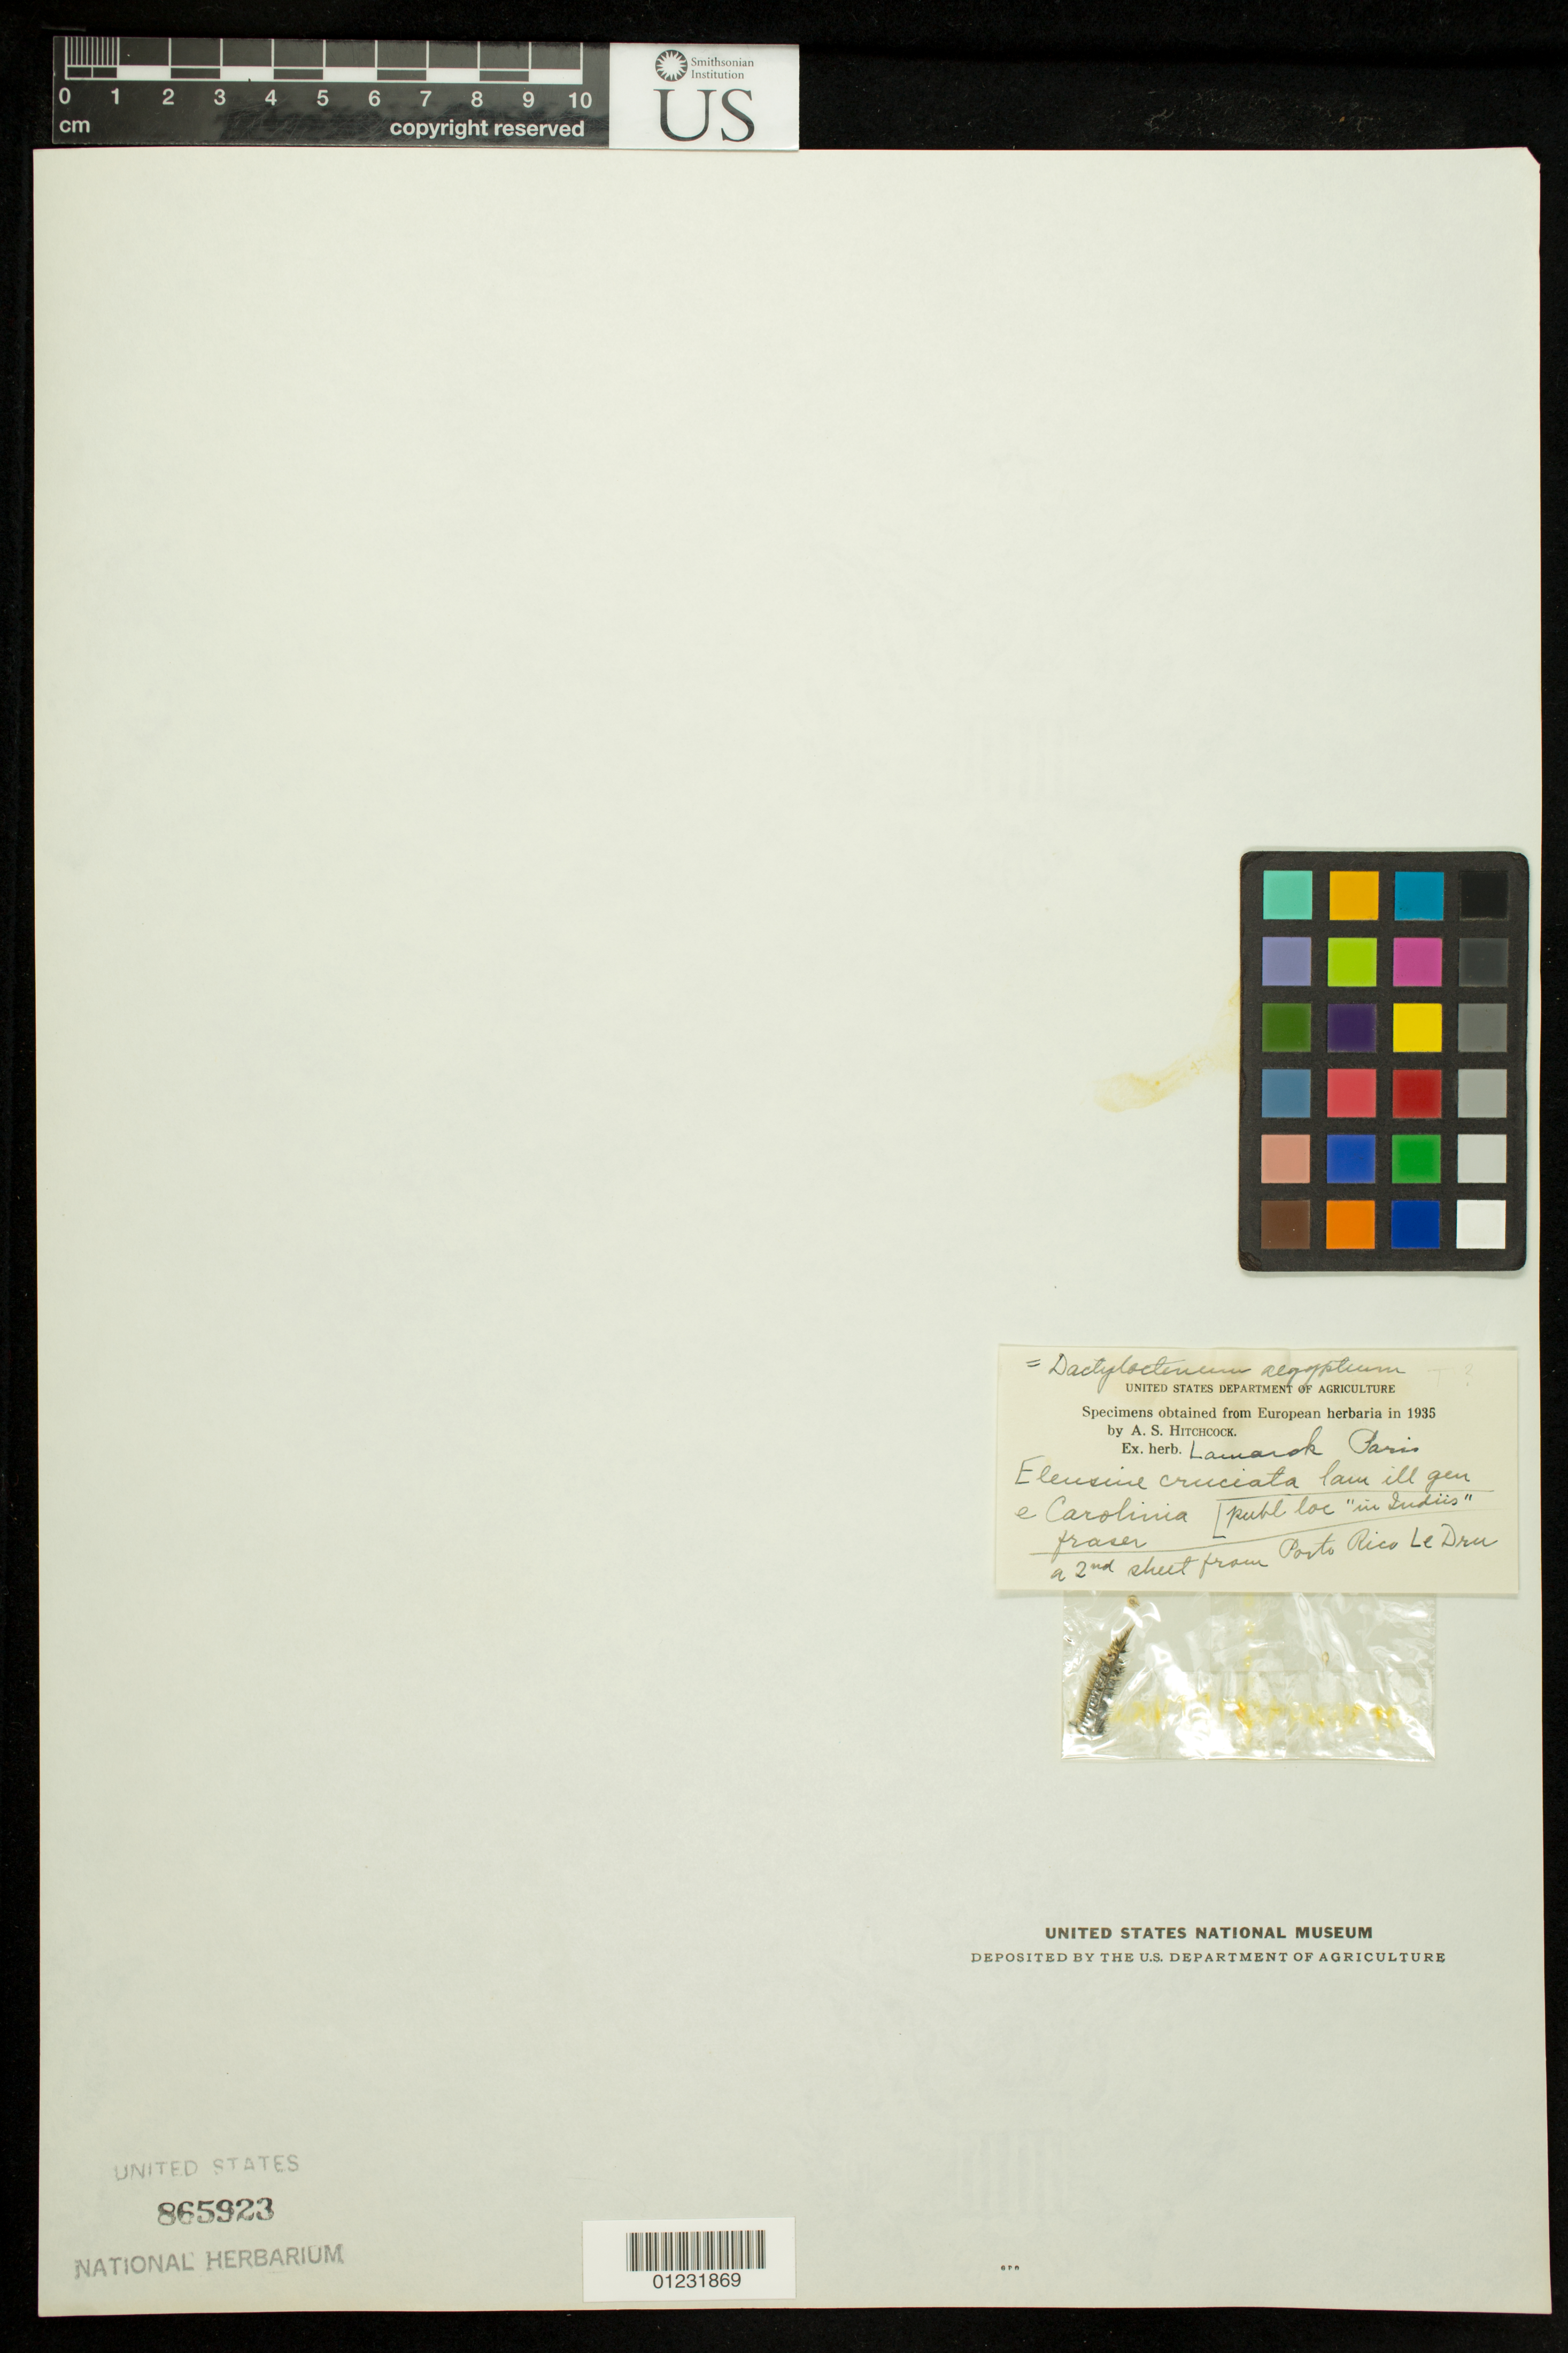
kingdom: Plantae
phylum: Tracheophyta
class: Liliopsida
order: Poales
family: Poaceae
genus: Eleusine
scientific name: Eleusine cruciata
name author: Lam.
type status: Possible Type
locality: Indiis.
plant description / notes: Fragmentary material of type specimen ex herb.Lamarck Paris.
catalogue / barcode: US 865923